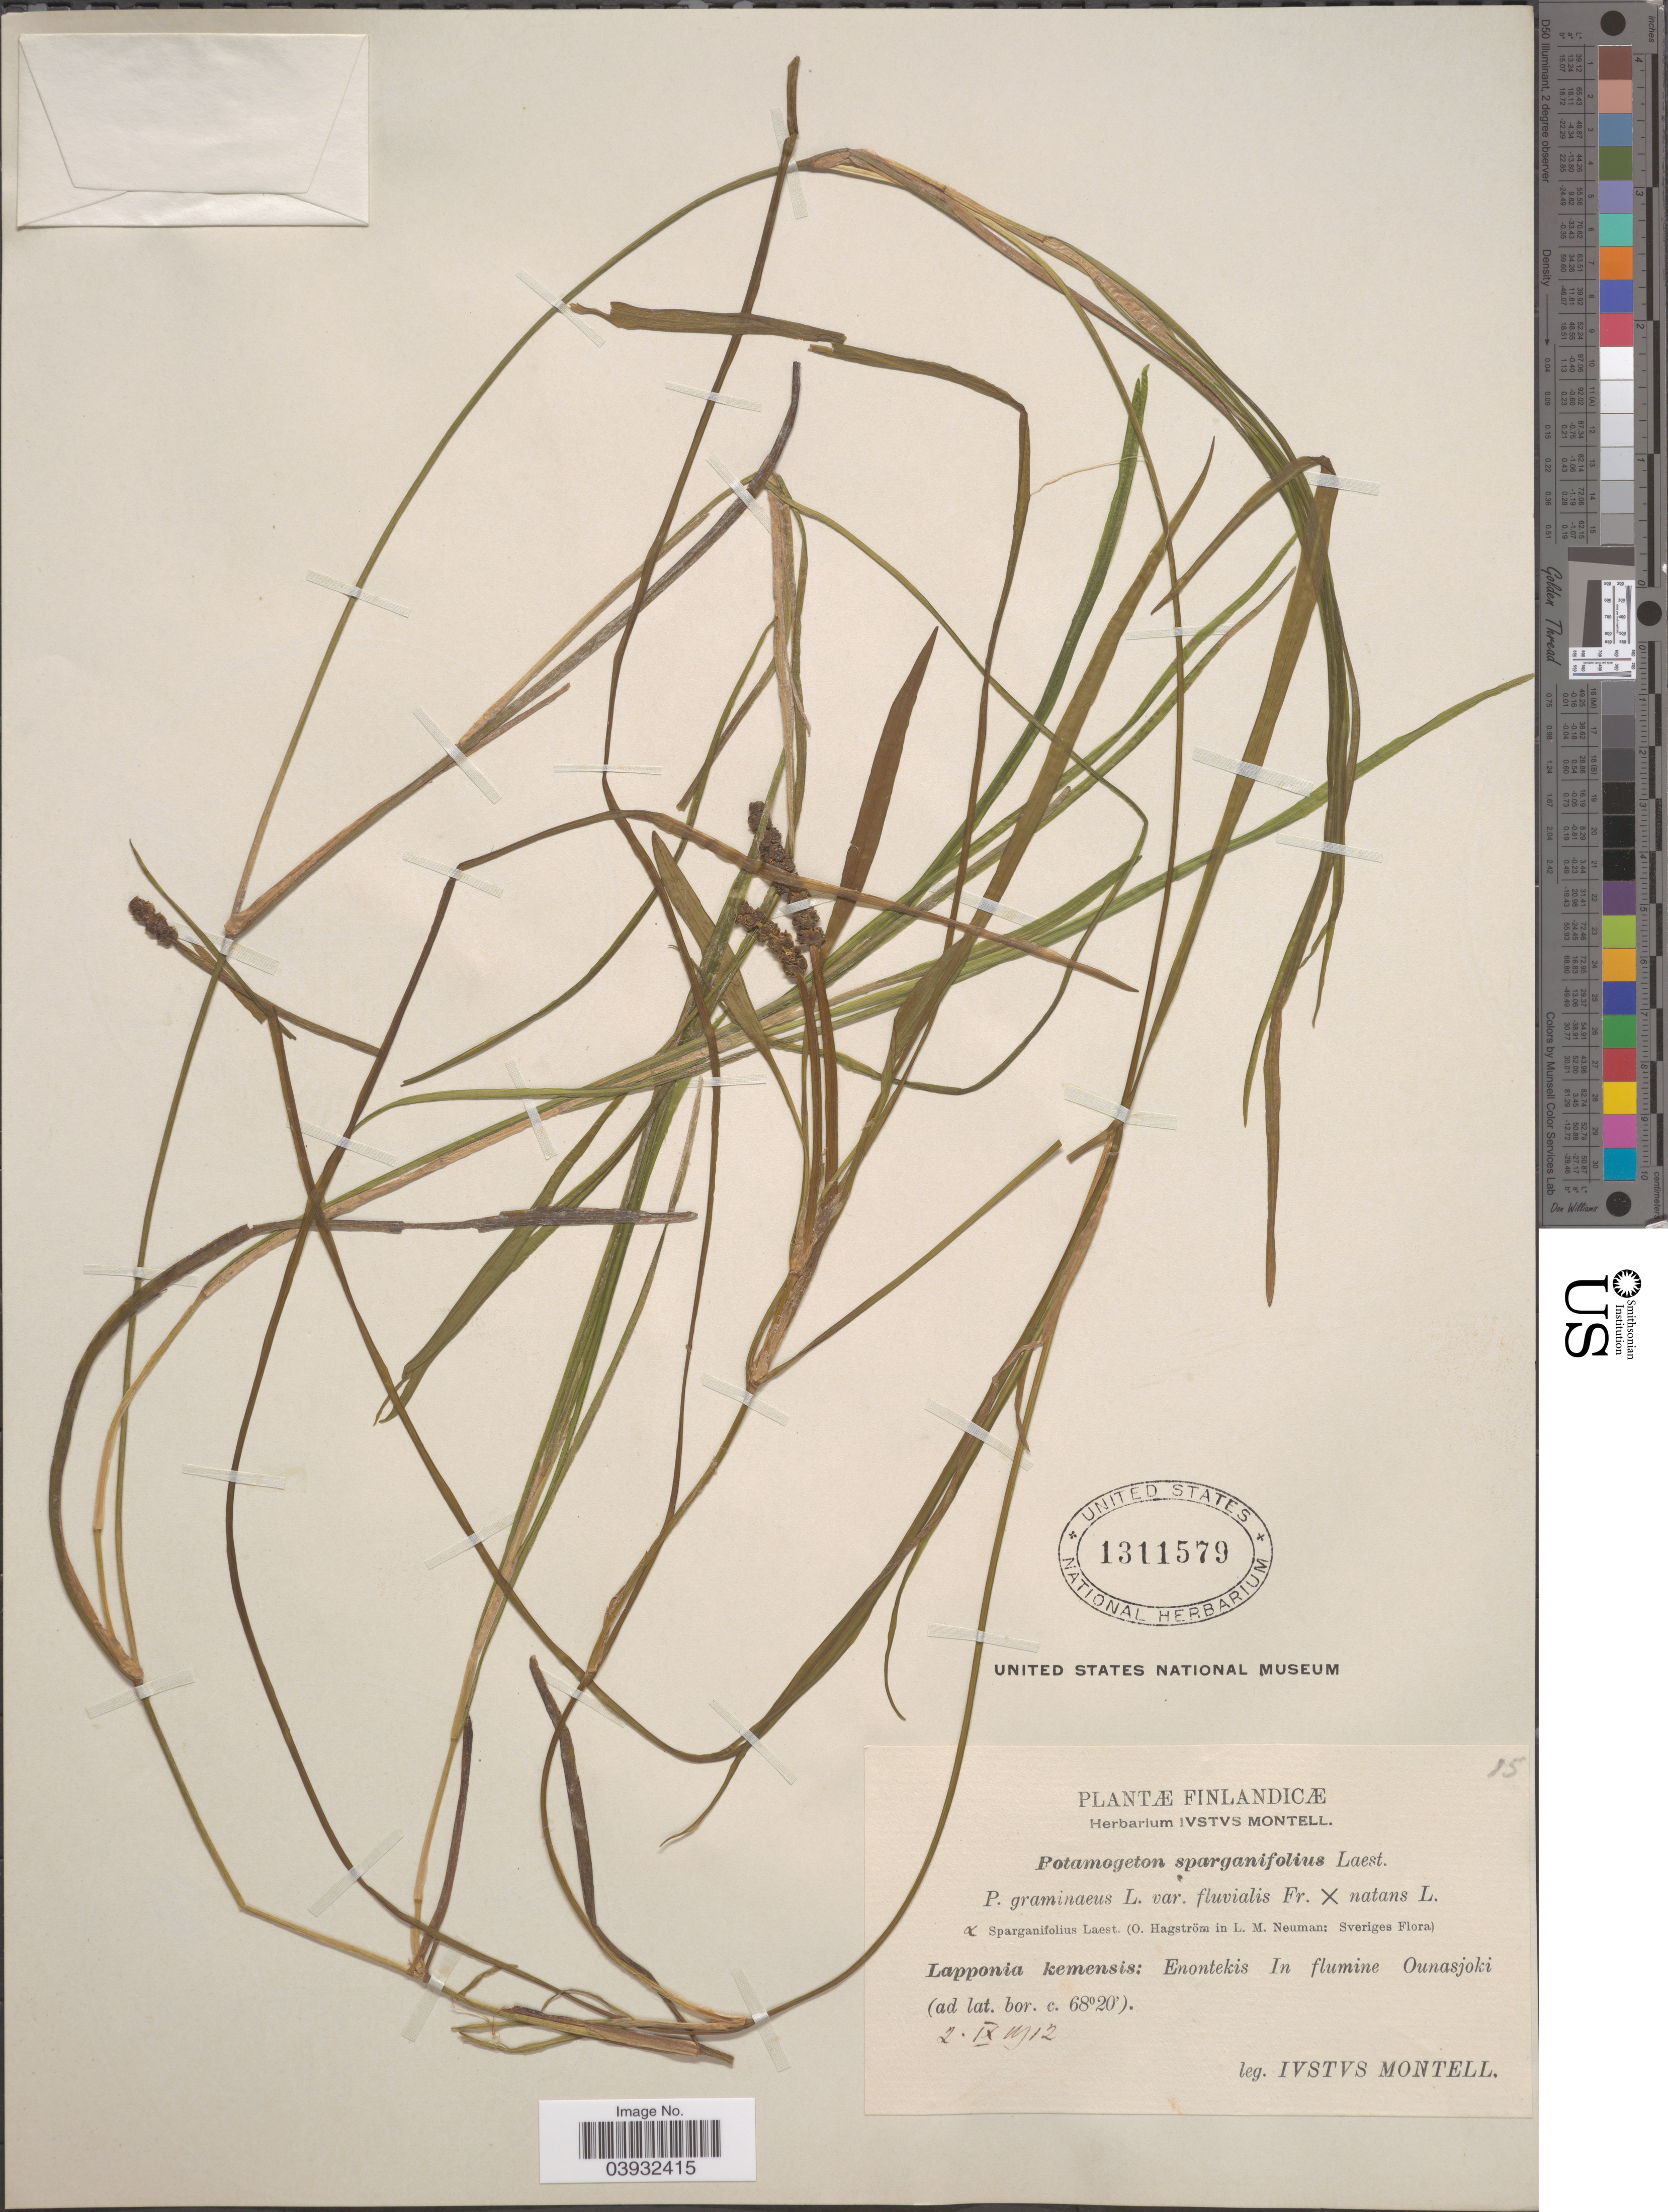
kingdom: Plantae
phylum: Tracheophyta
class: Liliopsida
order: Alismatales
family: Potamogetonaceae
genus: Potamogeton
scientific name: Potamogeton sparganiifolius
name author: Bab.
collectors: I. Montell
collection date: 1912-09-02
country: Finland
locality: Finlandicæ. Lapponia kemensis: Enontekis In flumine Ounasjoki.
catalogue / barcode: US 1311579